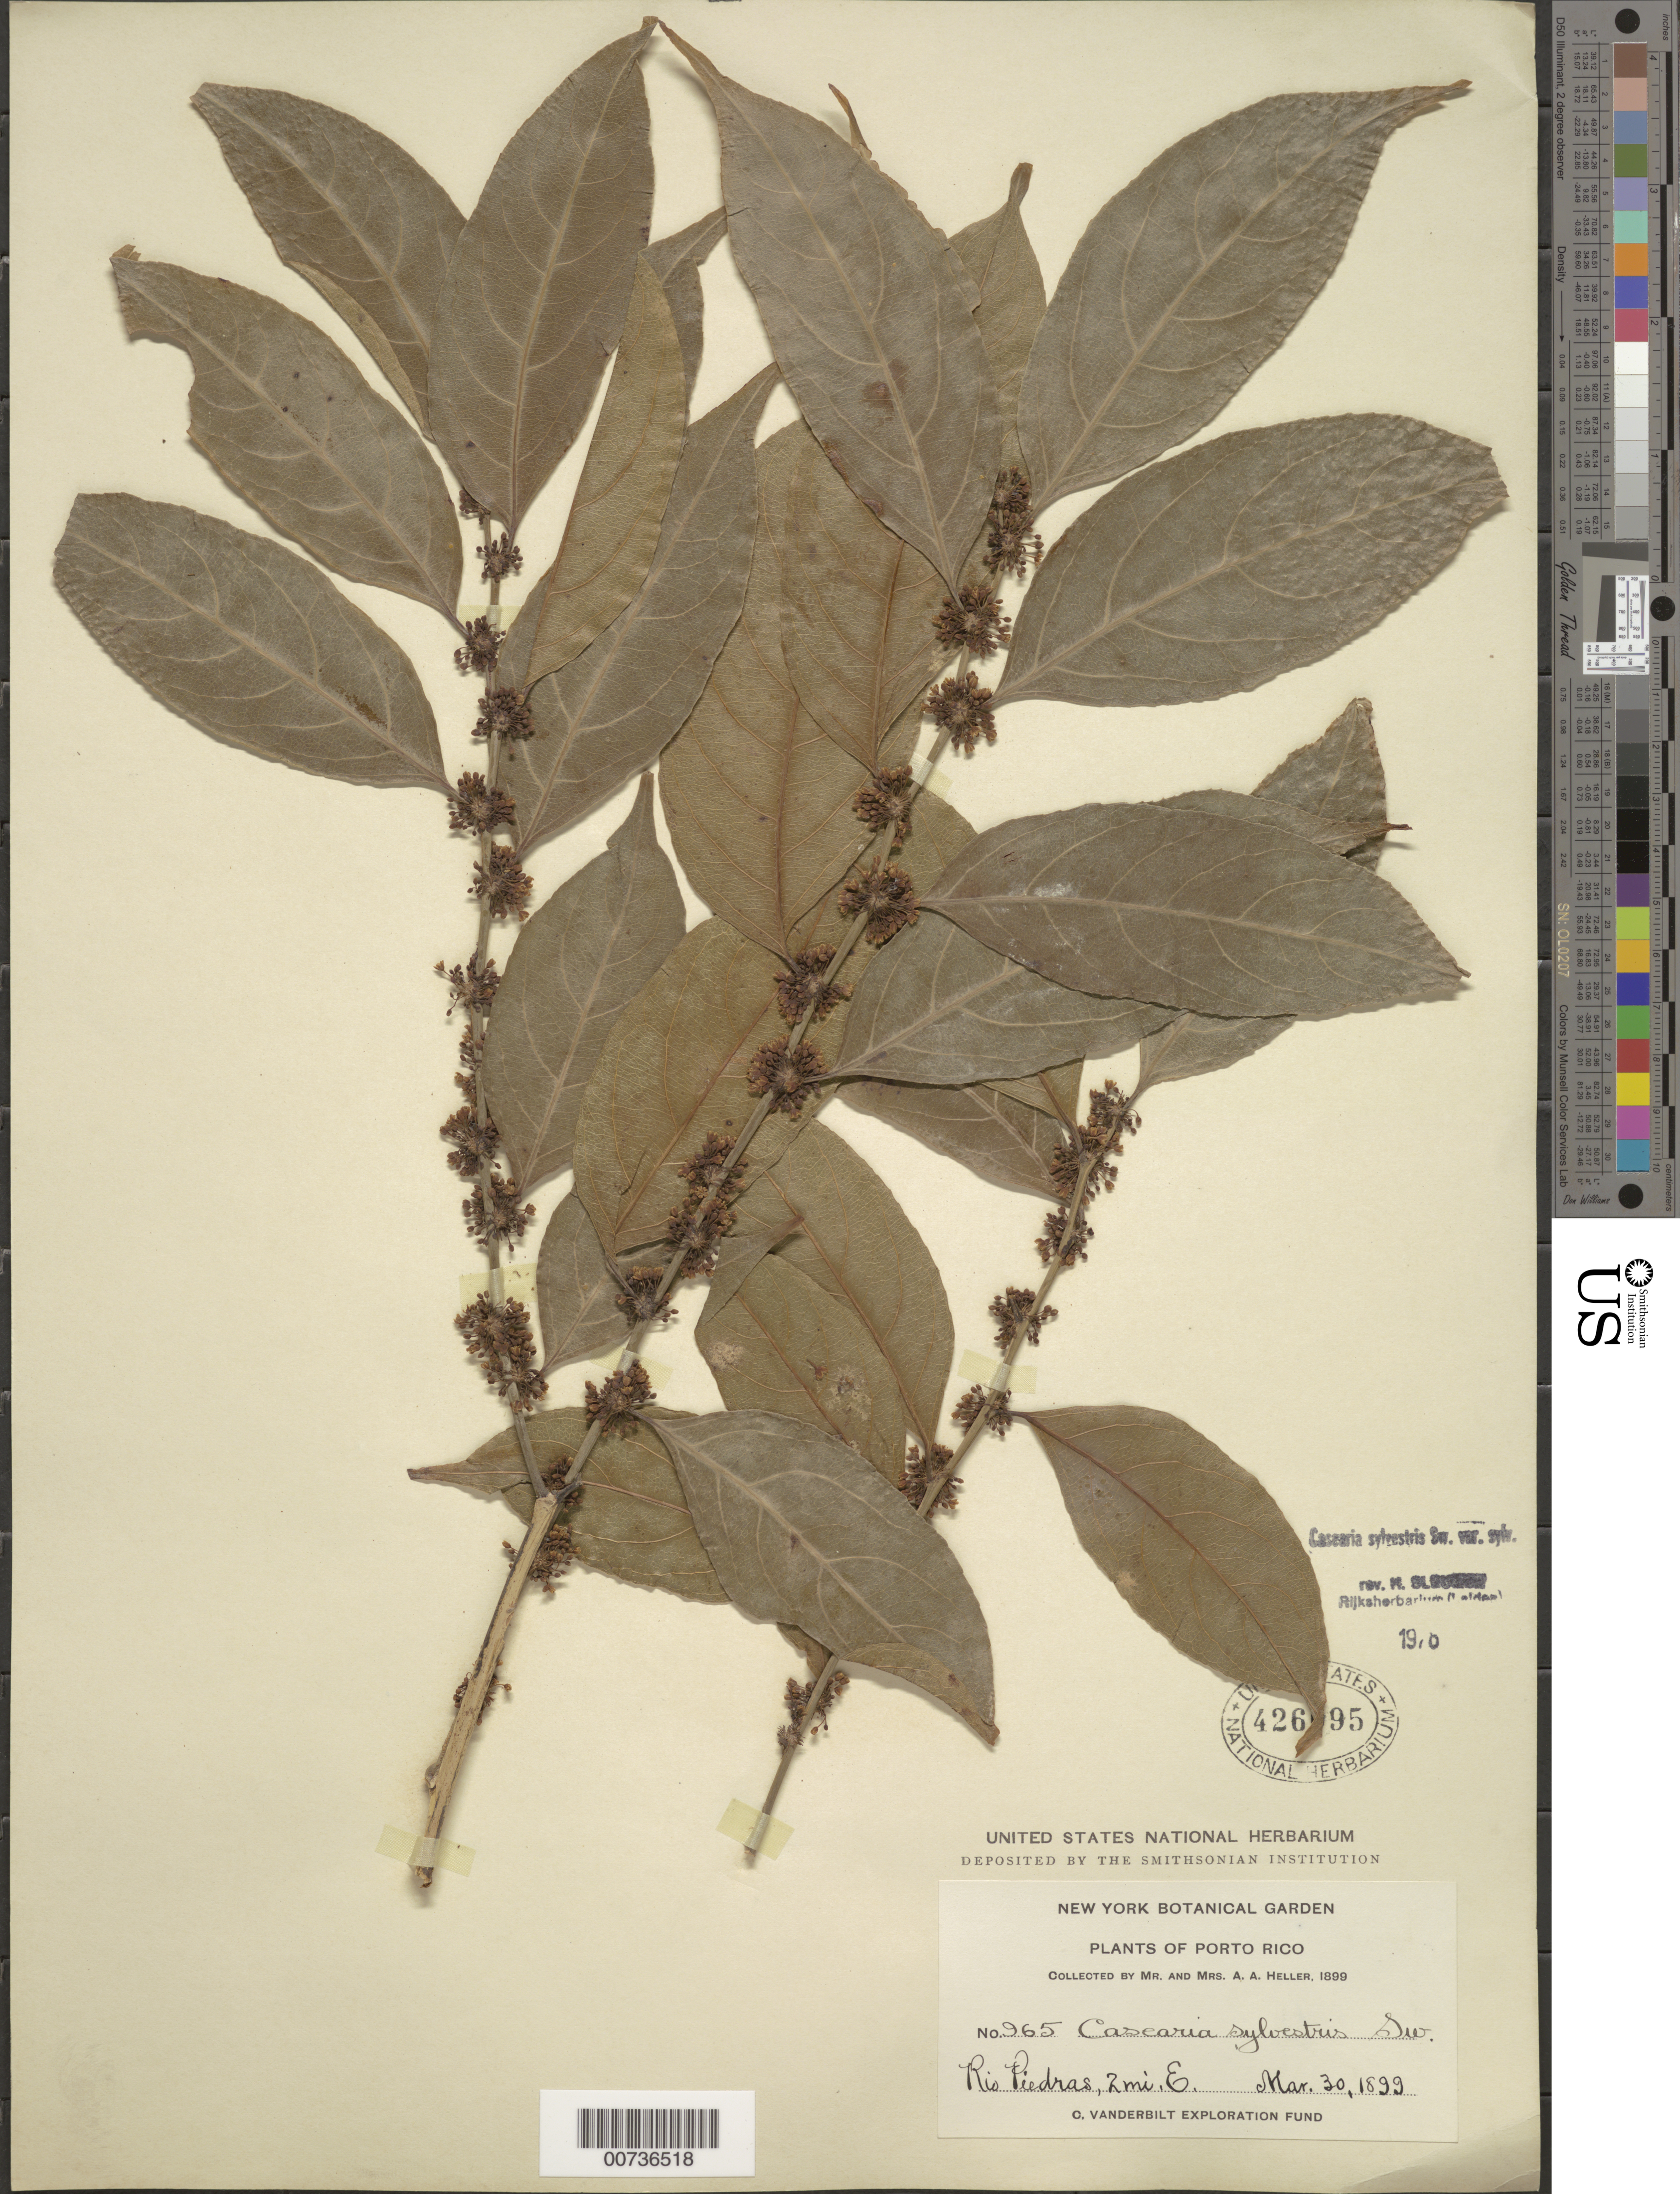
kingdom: Plantae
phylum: Tracheophyta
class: Magnoliopsida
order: Malpighiales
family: Salicaceae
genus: Casearia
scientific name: Casearia sylvestris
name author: Sw.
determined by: Sleumer, H. O.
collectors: A. A. Heller & E. G. Heller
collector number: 965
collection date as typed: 30 May 1899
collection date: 1899-05-30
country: Puerto Rico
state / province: San Juan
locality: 2 miles East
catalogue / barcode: US 426095